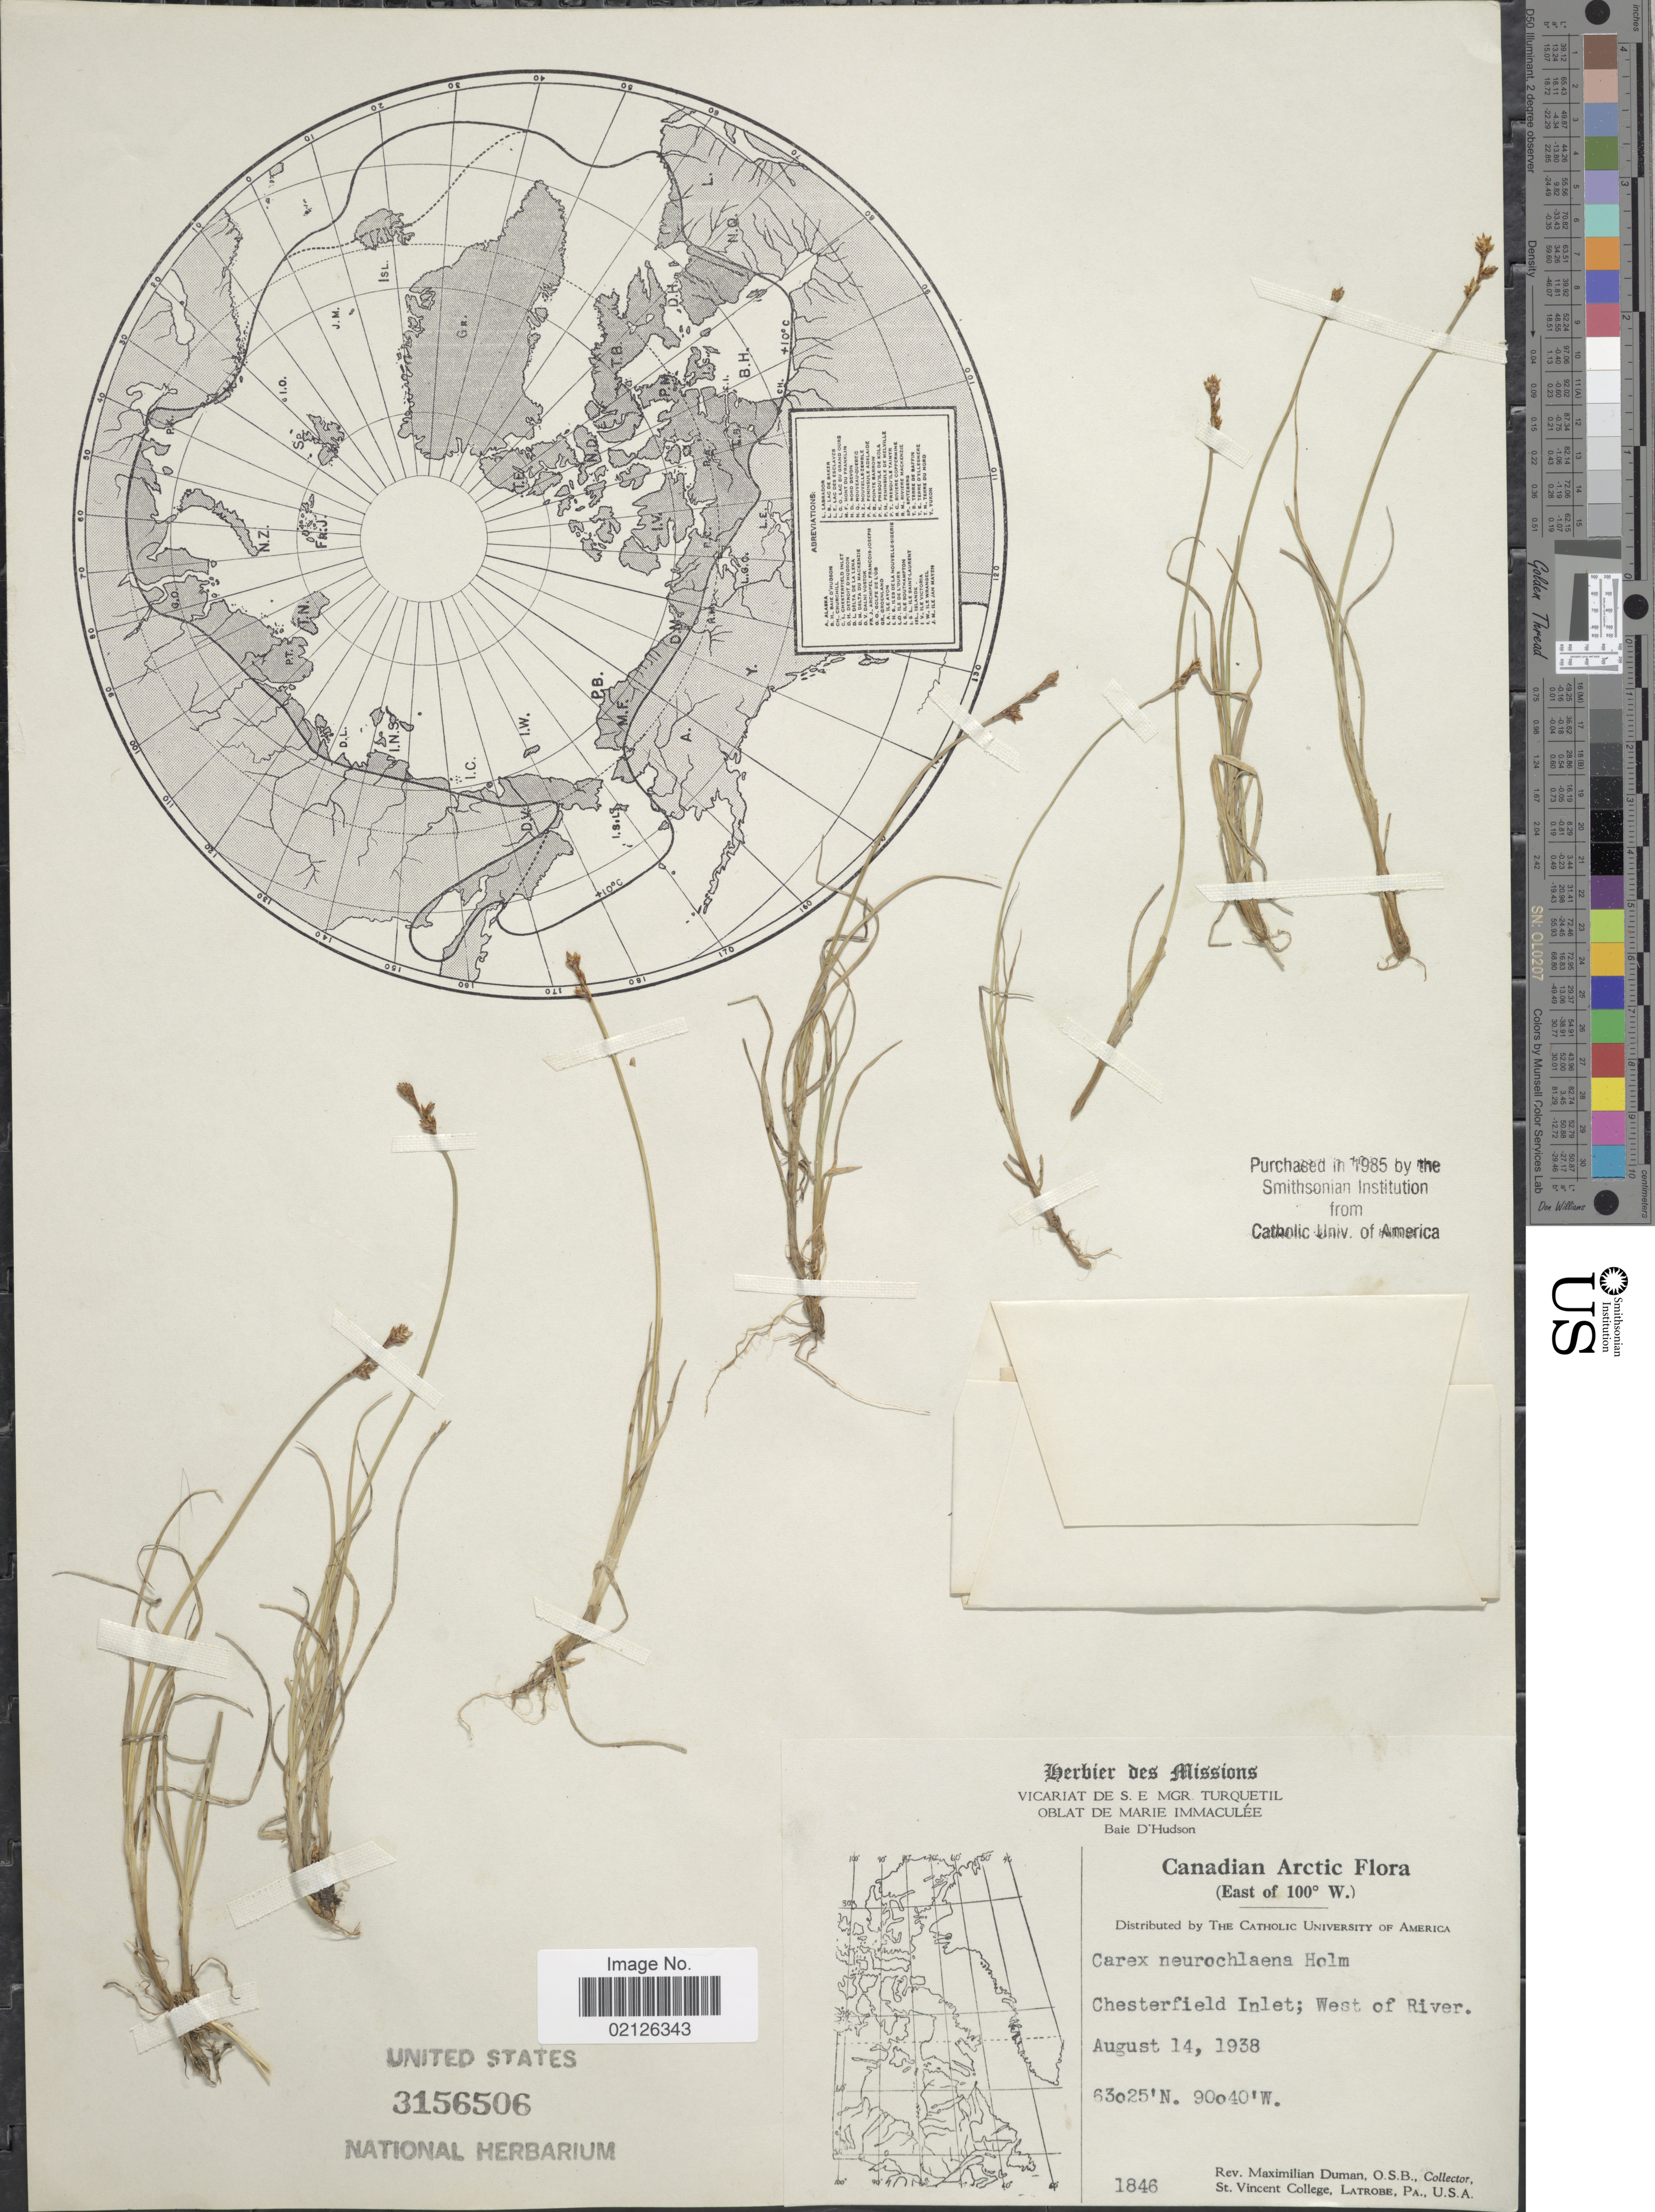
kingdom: Plantae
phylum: Tracheophyta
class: Liliopsida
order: Poales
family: Cyperaceae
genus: Carex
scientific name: Carex heleonastes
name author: Ehrh. ex L. f.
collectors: M. Duman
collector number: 1846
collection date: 1938-08-14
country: Canada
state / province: Nunavut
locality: Canadian Arctic (East of 100° W), Chesterfield Inlet; West of River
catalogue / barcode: US 3156506